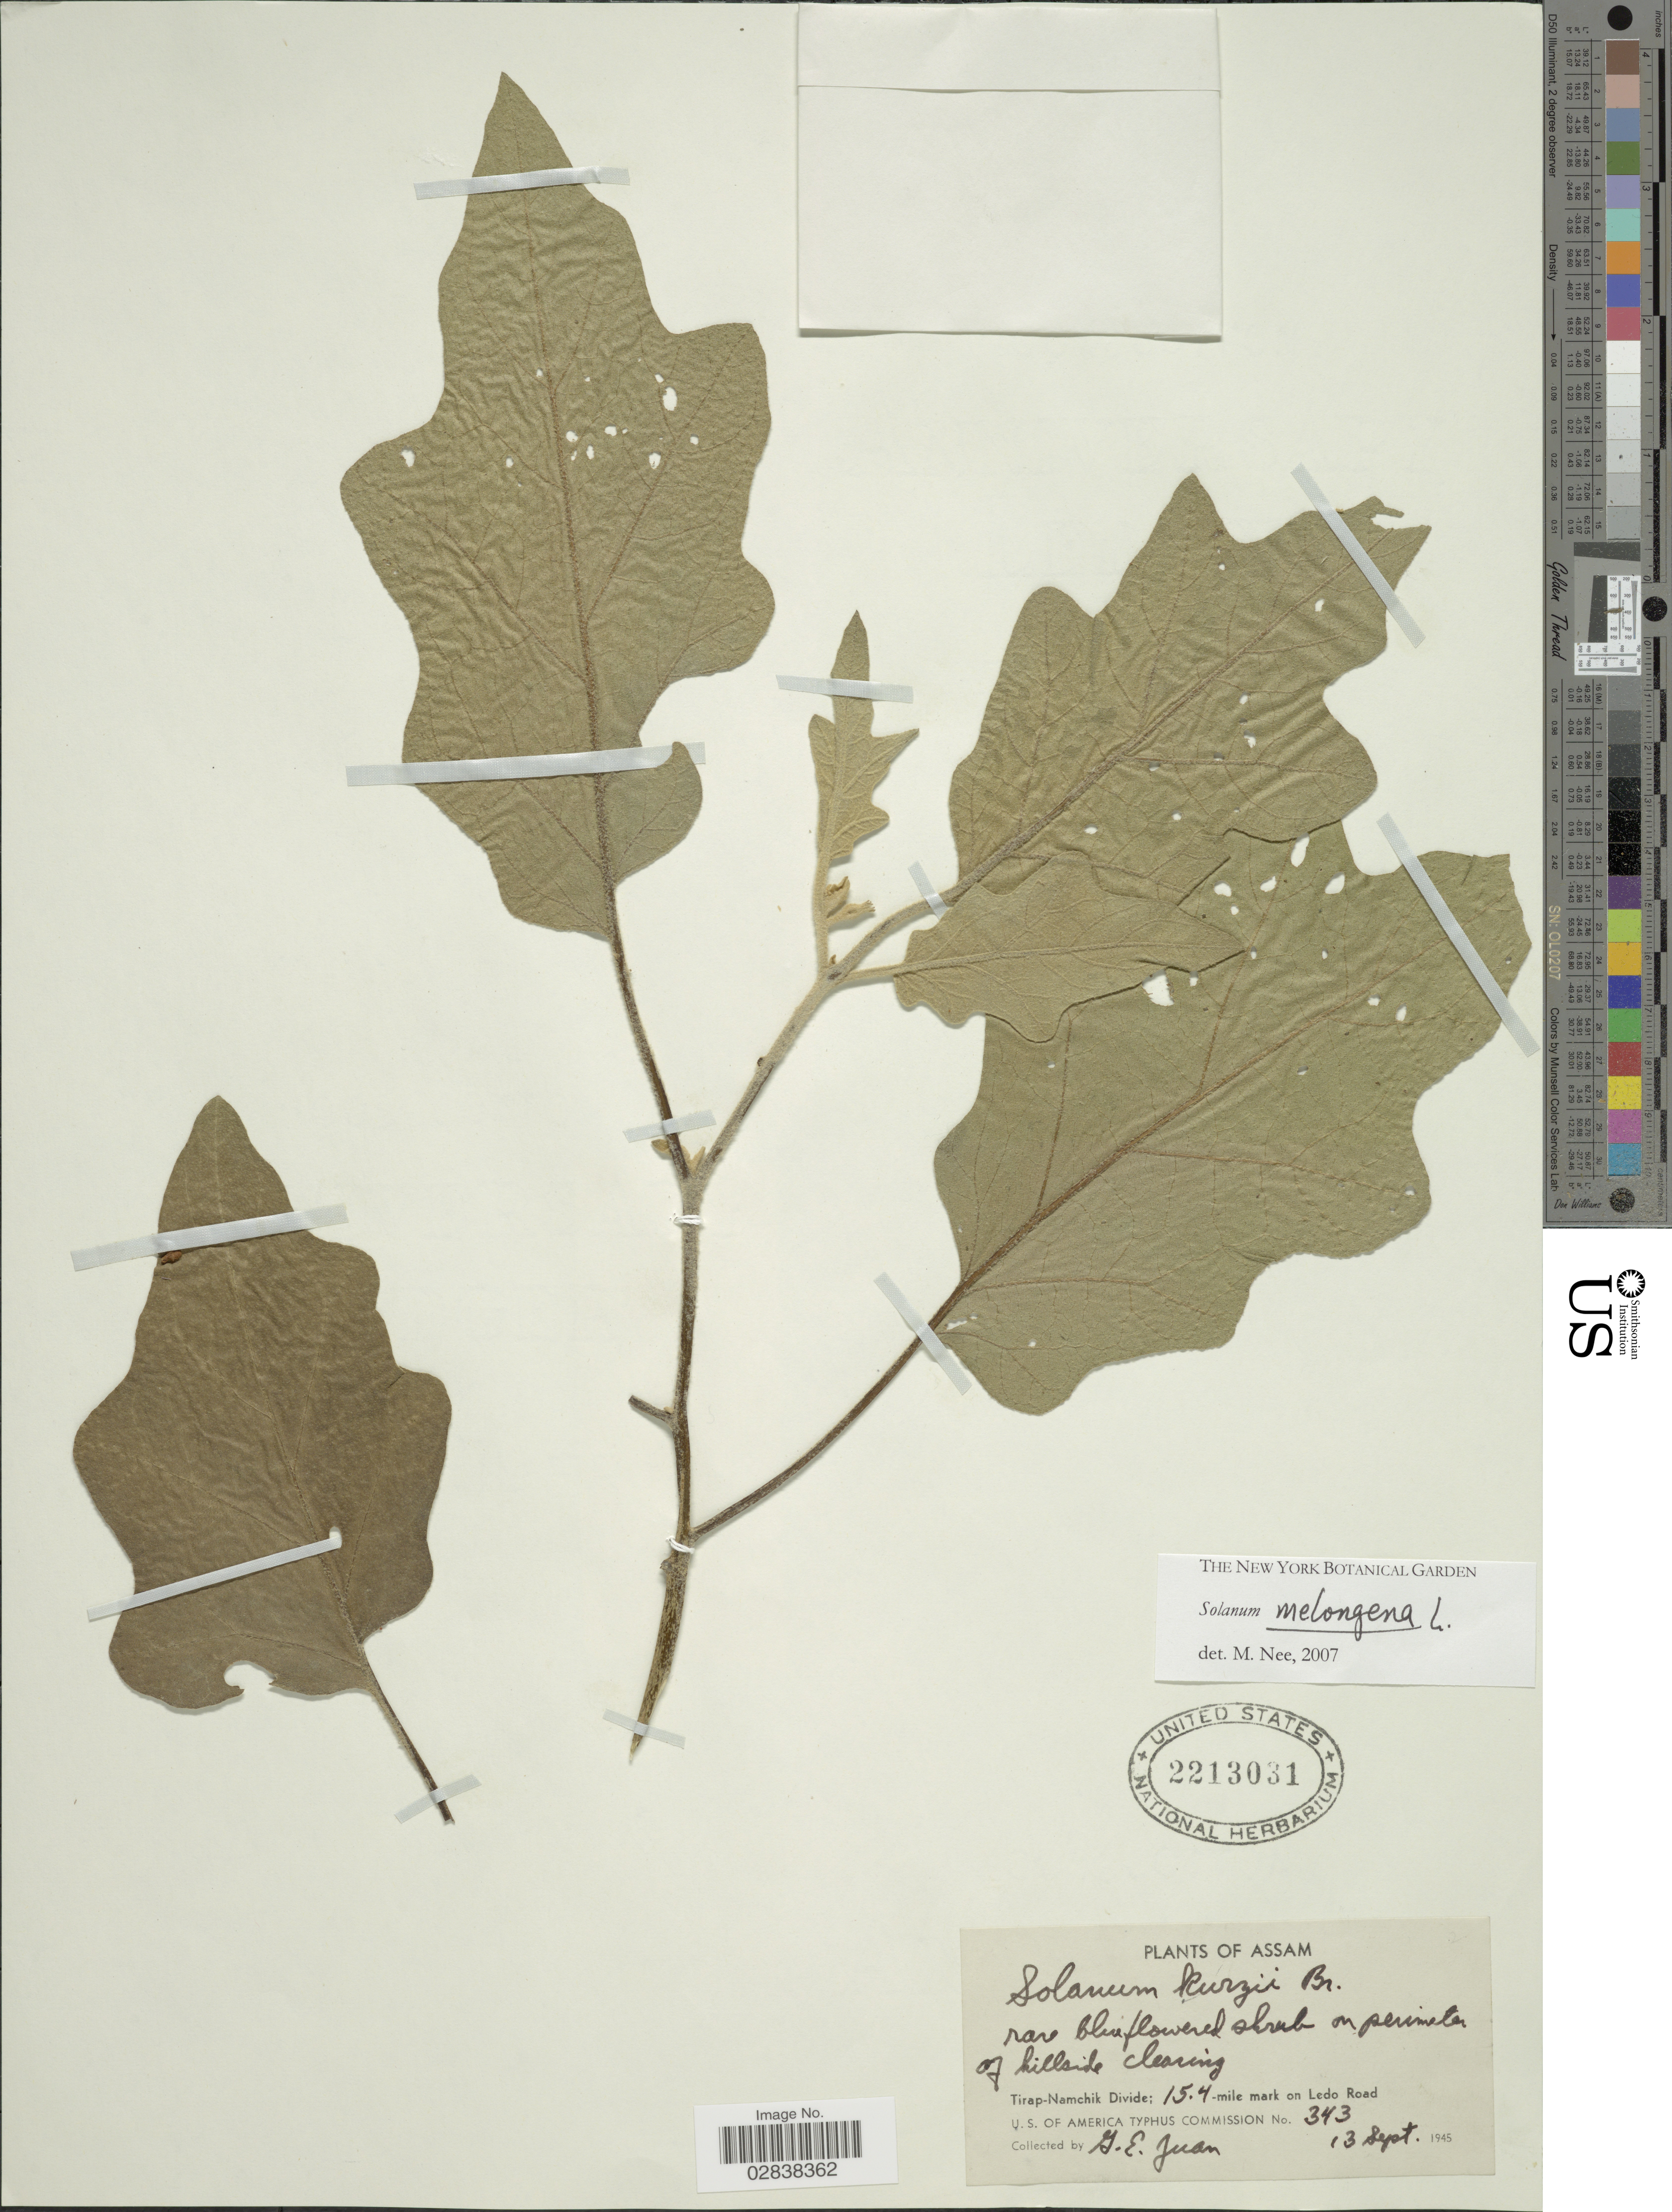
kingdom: Plantae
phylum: Tracheophyta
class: Magnoliopsida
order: Solanales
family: Solanaceae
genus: Solanum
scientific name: Solanum melongena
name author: L.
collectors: G. Juan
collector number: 343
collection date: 1945-09-13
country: India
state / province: Assam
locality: Tirap-Namchik Divide, 15.4 mile mark on Ledo Road.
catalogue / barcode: US 2213031